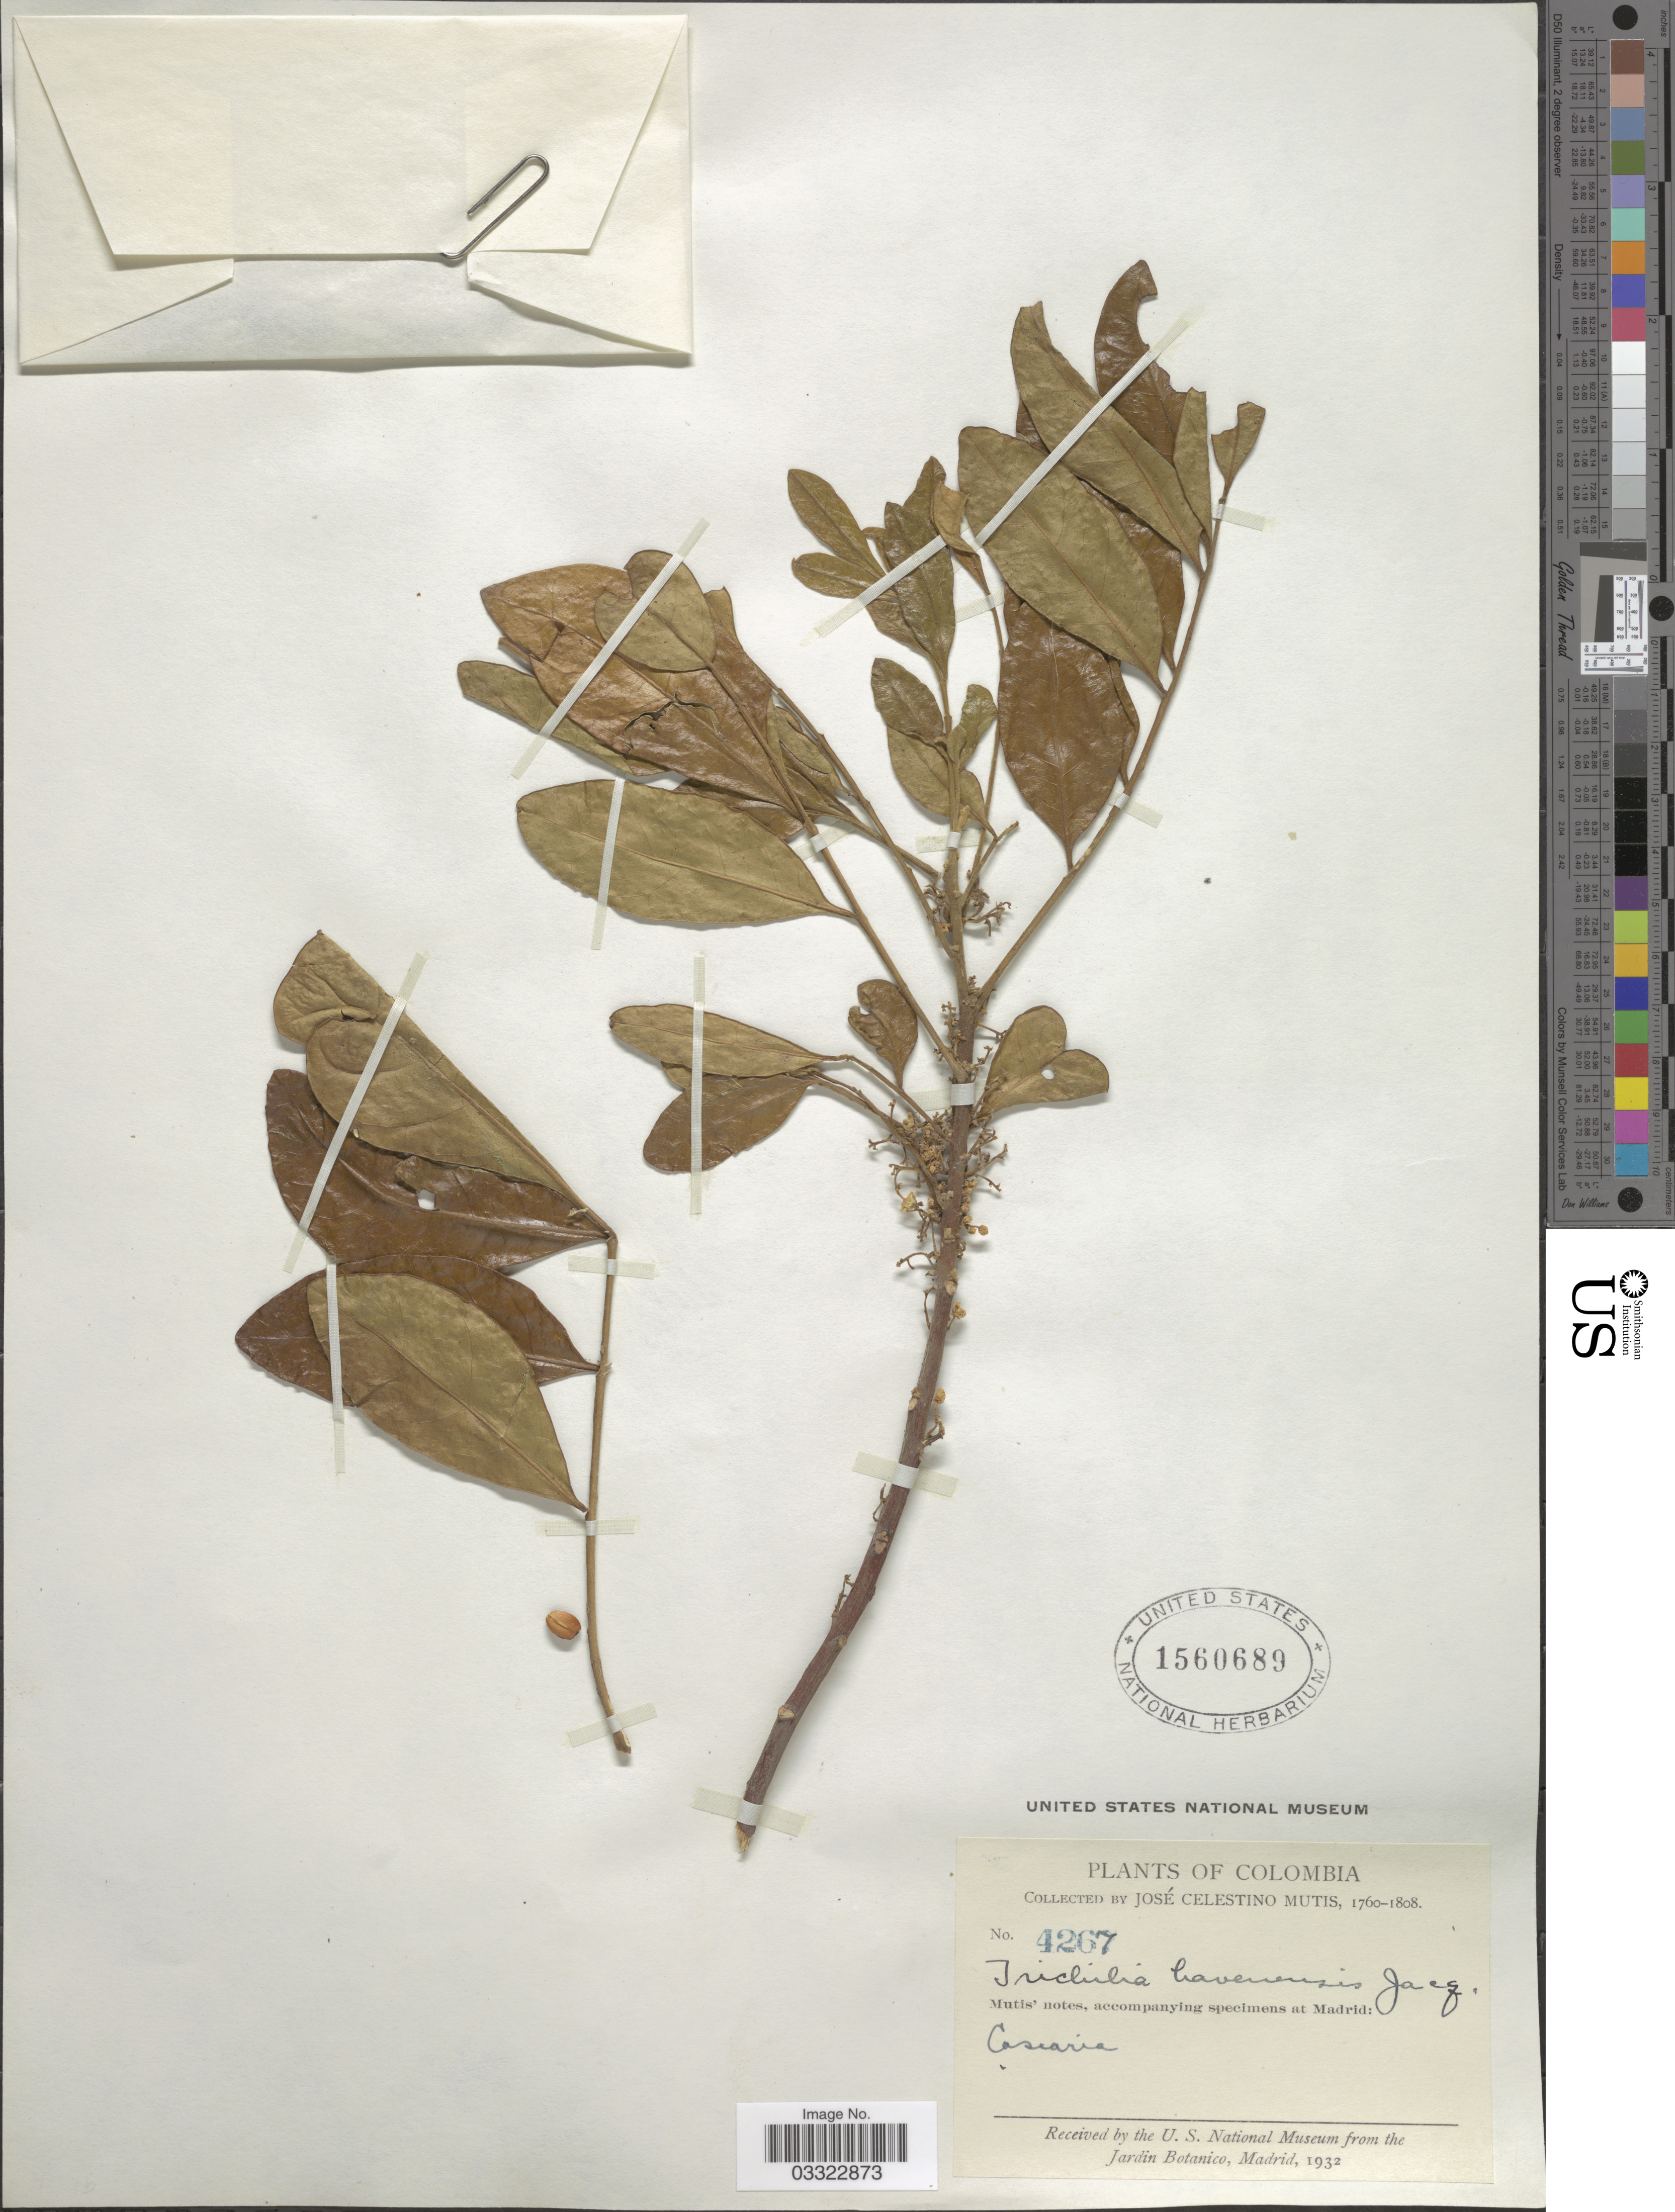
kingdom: Plantae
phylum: Tracheophyta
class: Magnoliopsida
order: Sapindales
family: Meliaceae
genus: Trichilia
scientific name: Trichilia havanensis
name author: Jacq.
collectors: J. C. B. Mutis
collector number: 4267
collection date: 1760/1808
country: Colombia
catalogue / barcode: US 1560689